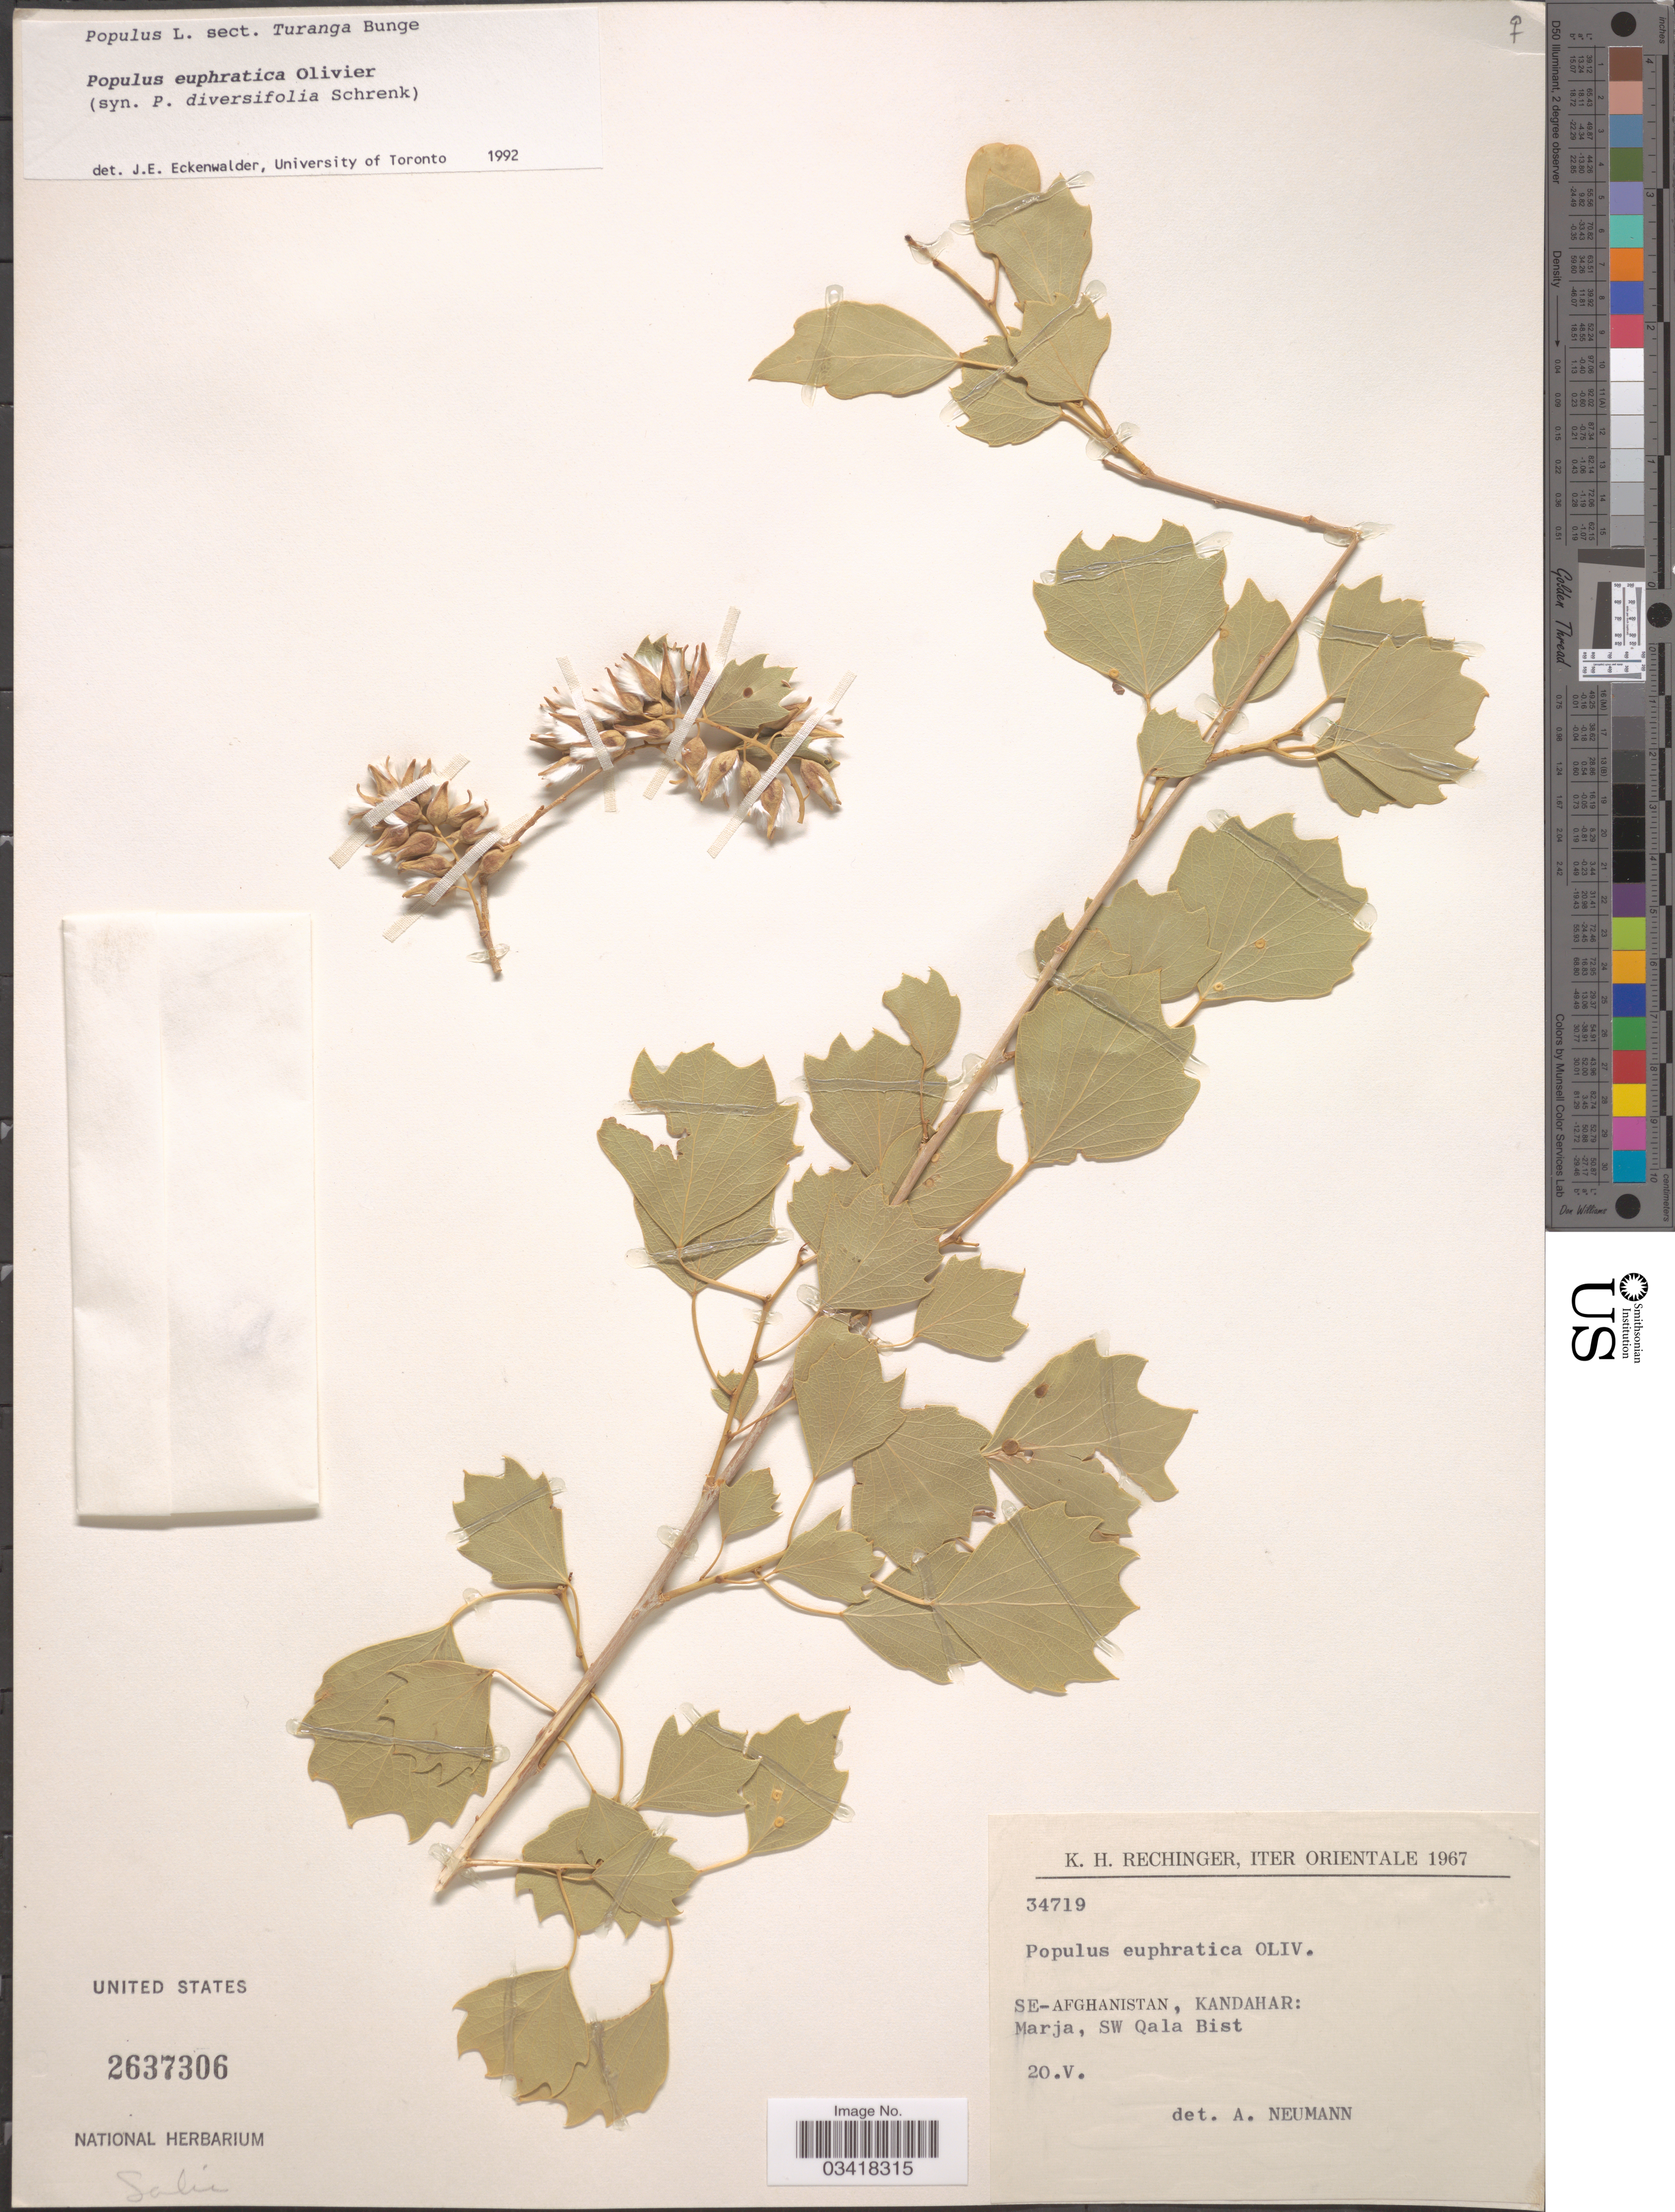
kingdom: Plantae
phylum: Tracheophyta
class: Magnoliopsida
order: Malpighiales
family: Salicaceae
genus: Populus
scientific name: Populus euphratica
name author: Oliv.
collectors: K. H. Rechinger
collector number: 34719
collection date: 1967-05-20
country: Afghanistan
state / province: Kandahar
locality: Orientale. SE-Afghanistan, Kandahar: Marja, SW Qala Bist.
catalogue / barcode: US 2637306